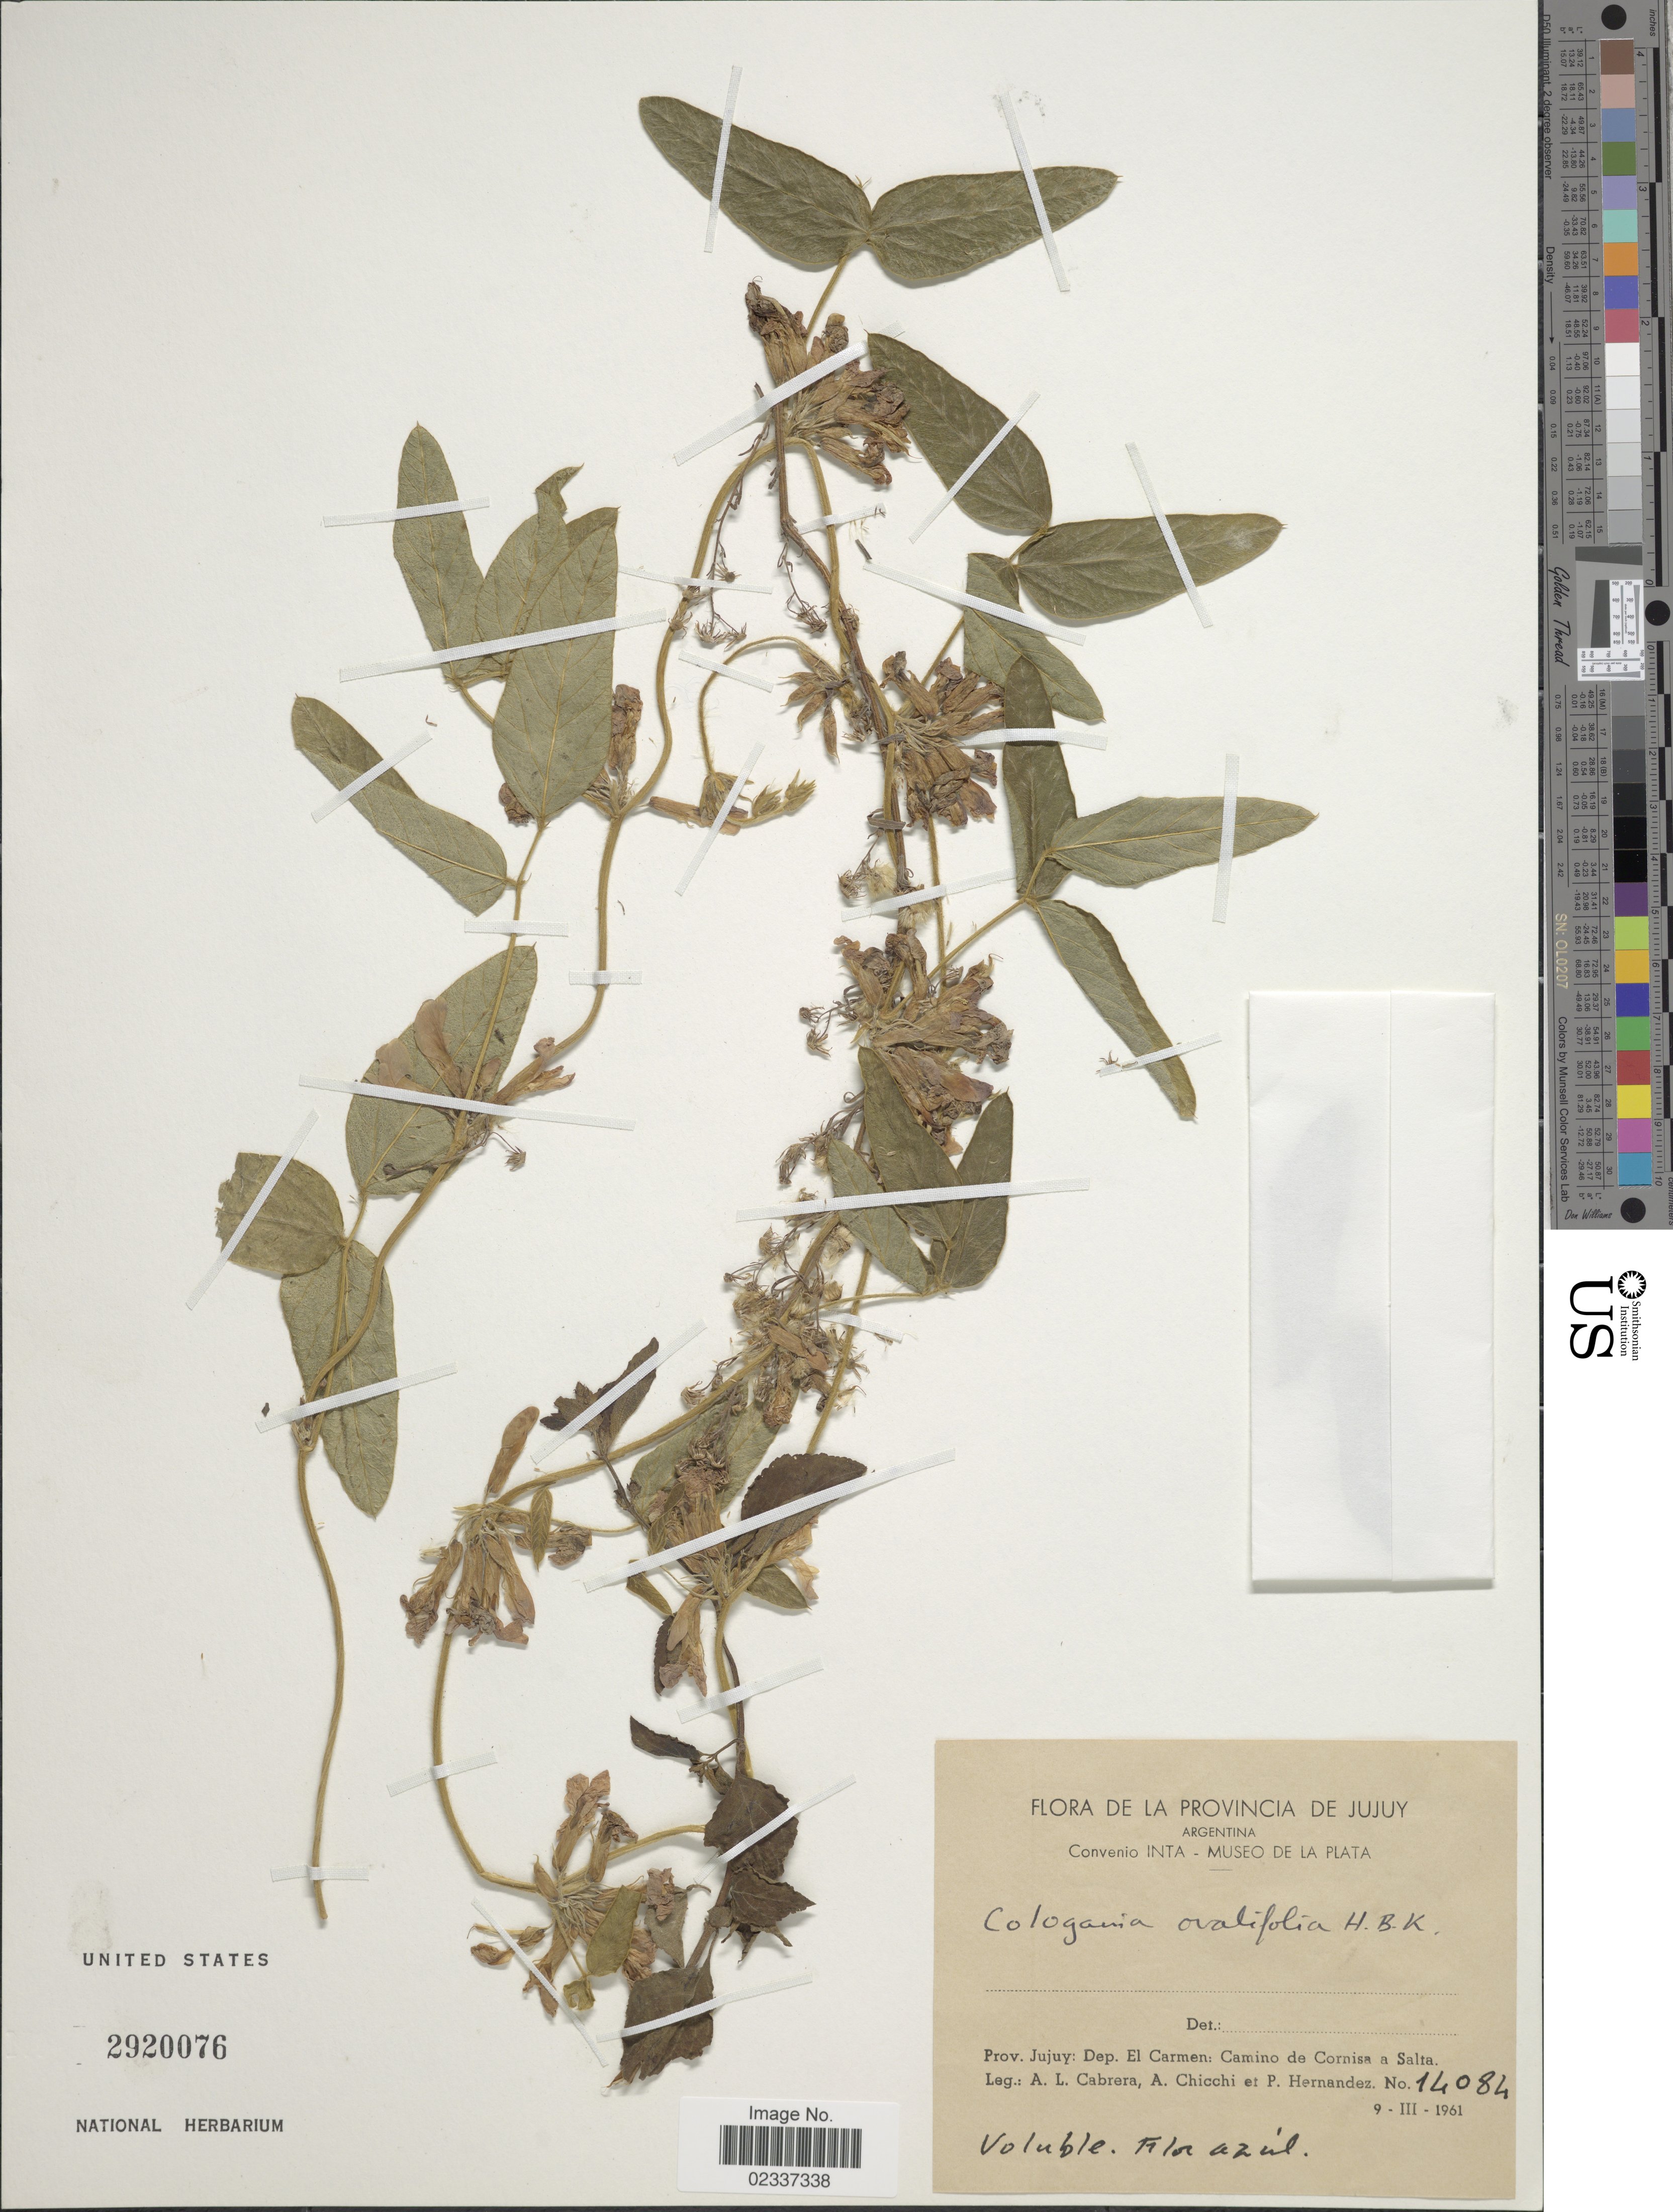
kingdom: Plantae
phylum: Tracheophyta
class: Magnoliopsida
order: Fabales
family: Fabaceae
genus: Cologania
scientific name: Cologania broussonetii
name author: (Balb.) DC.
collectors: A. L. Cabrera, A. Chicchi & P. Hernandez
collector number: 14084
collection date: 1961-03-09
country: Argentina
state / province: Jujuy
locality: De La Provincia de Jujuy, Prov. Jujuy: Dep. El Carmen: Camino de Cornisal a Salta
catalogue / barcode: US 2920076